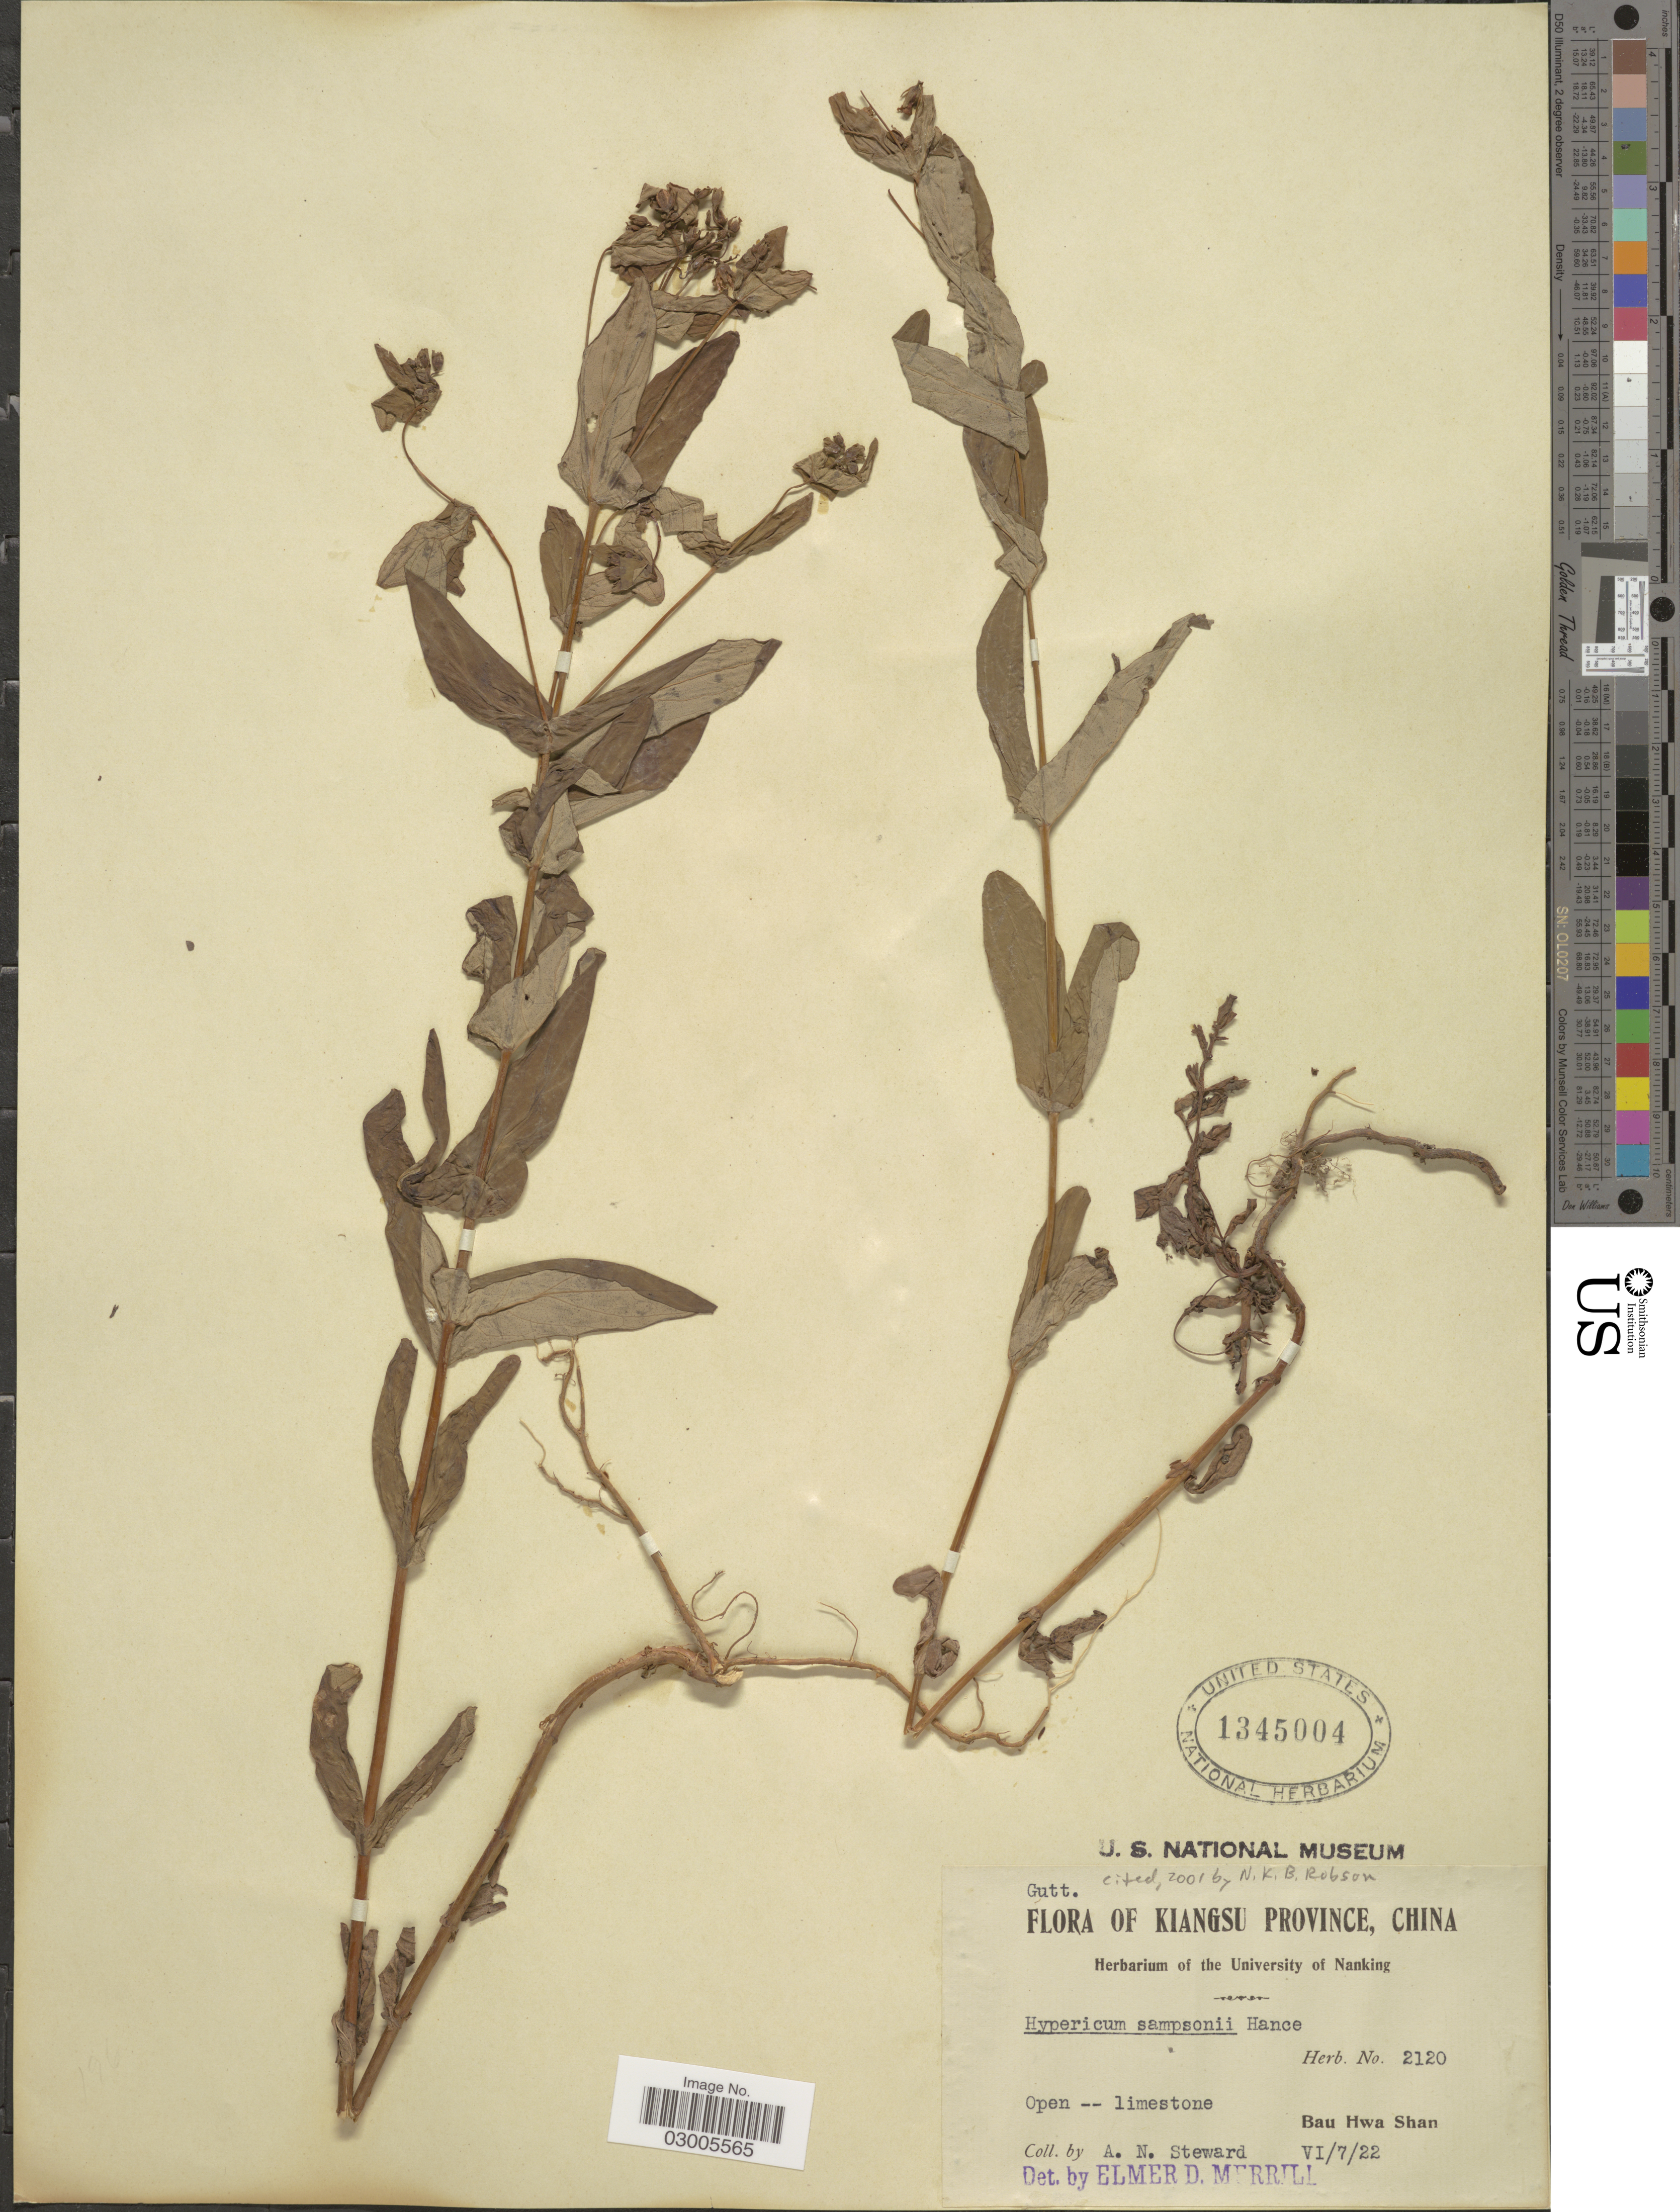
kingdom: Plantae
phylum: Tracheophyta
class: Magnoliopsida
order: Malpighiales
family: Hypericaceae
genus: Hypericum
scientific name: Hypericum sampsonii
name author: Hance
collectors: A. N. Steward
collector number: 2120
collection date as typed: Transcribed d/m/y: 7/6/22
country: China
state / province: Jiangsu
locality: Kiangsu Province. Bau Hwa Shan.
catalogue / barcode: US 1345004